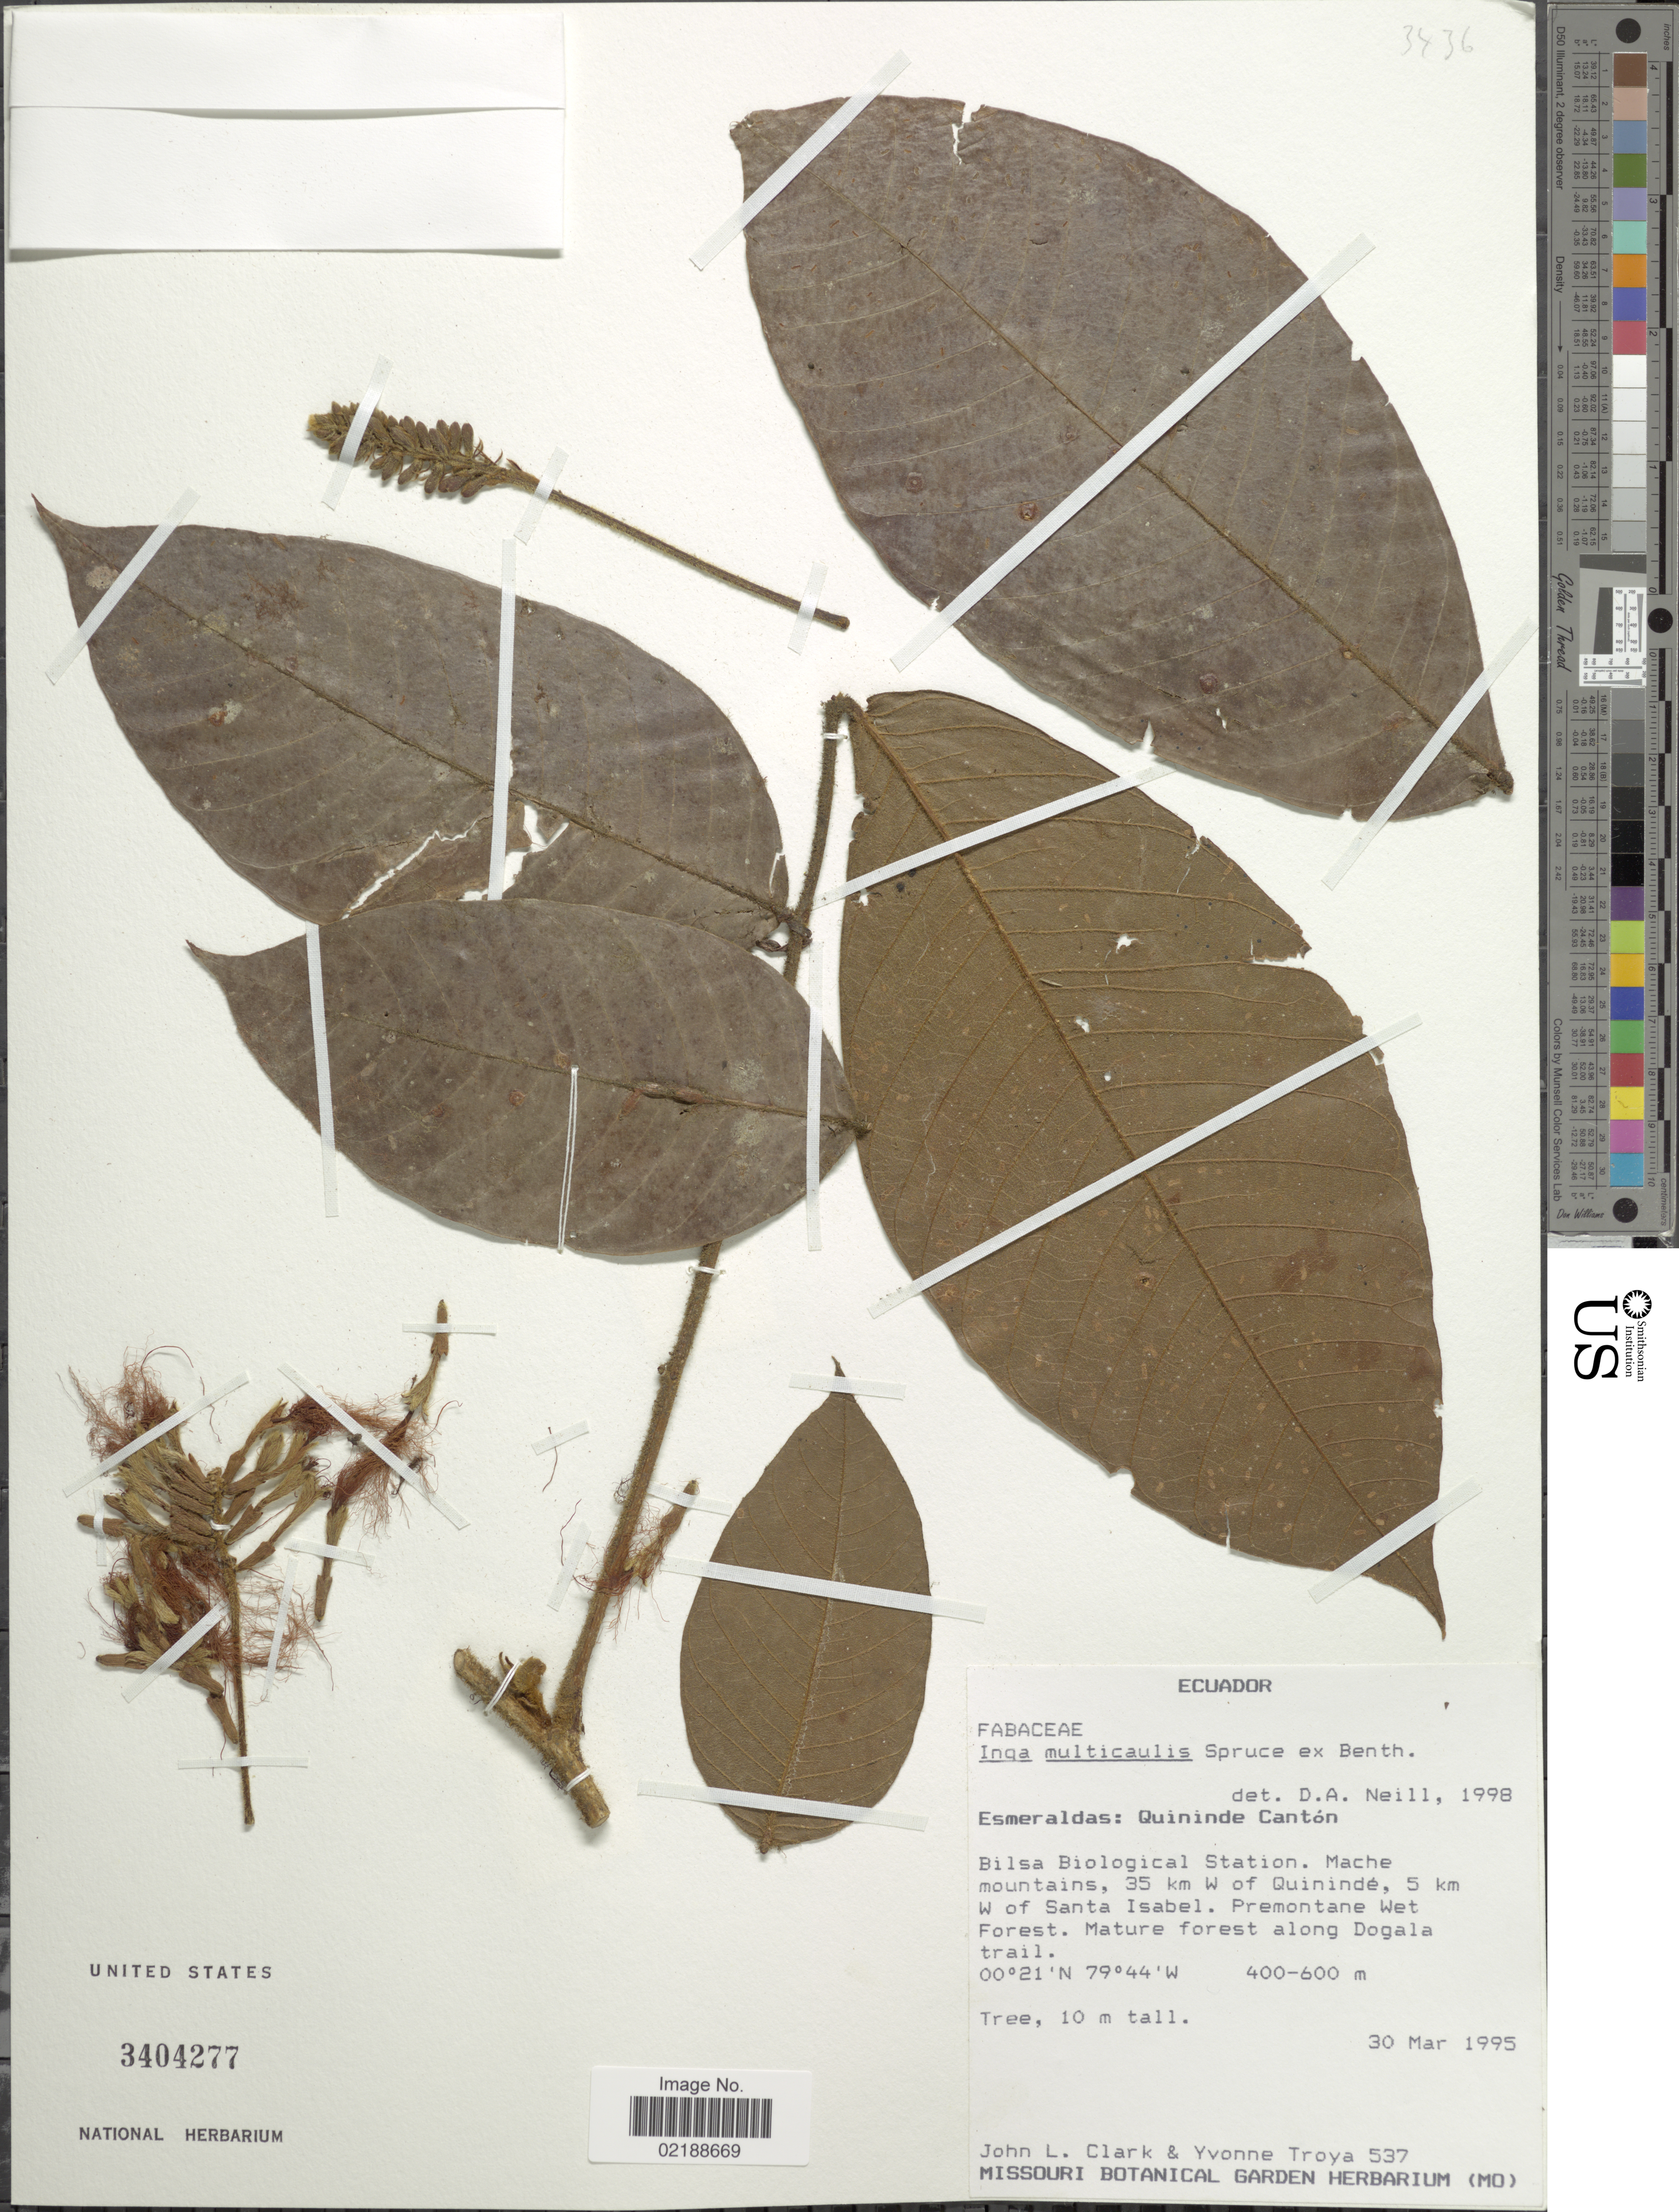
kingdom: Plantae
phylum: Tracheophyta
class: Magnoliopsida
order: Fabales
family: Fabaceae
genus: Inga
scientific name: Inga multicaulis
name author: Spruce ex Benth.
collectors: J. L. Clark & Y. Troya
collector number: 537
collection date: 1995-03-30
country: Ecuador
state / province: Esmeraldas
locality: Quininde Cantón, Bilsa Biological Station. Mache mountains, 35 km W of Quinindé, 5 km W of Santa Isabel. Premontane Wet Forest. Mature forest along Dogala trail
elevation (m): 400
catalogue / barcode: US 3404277